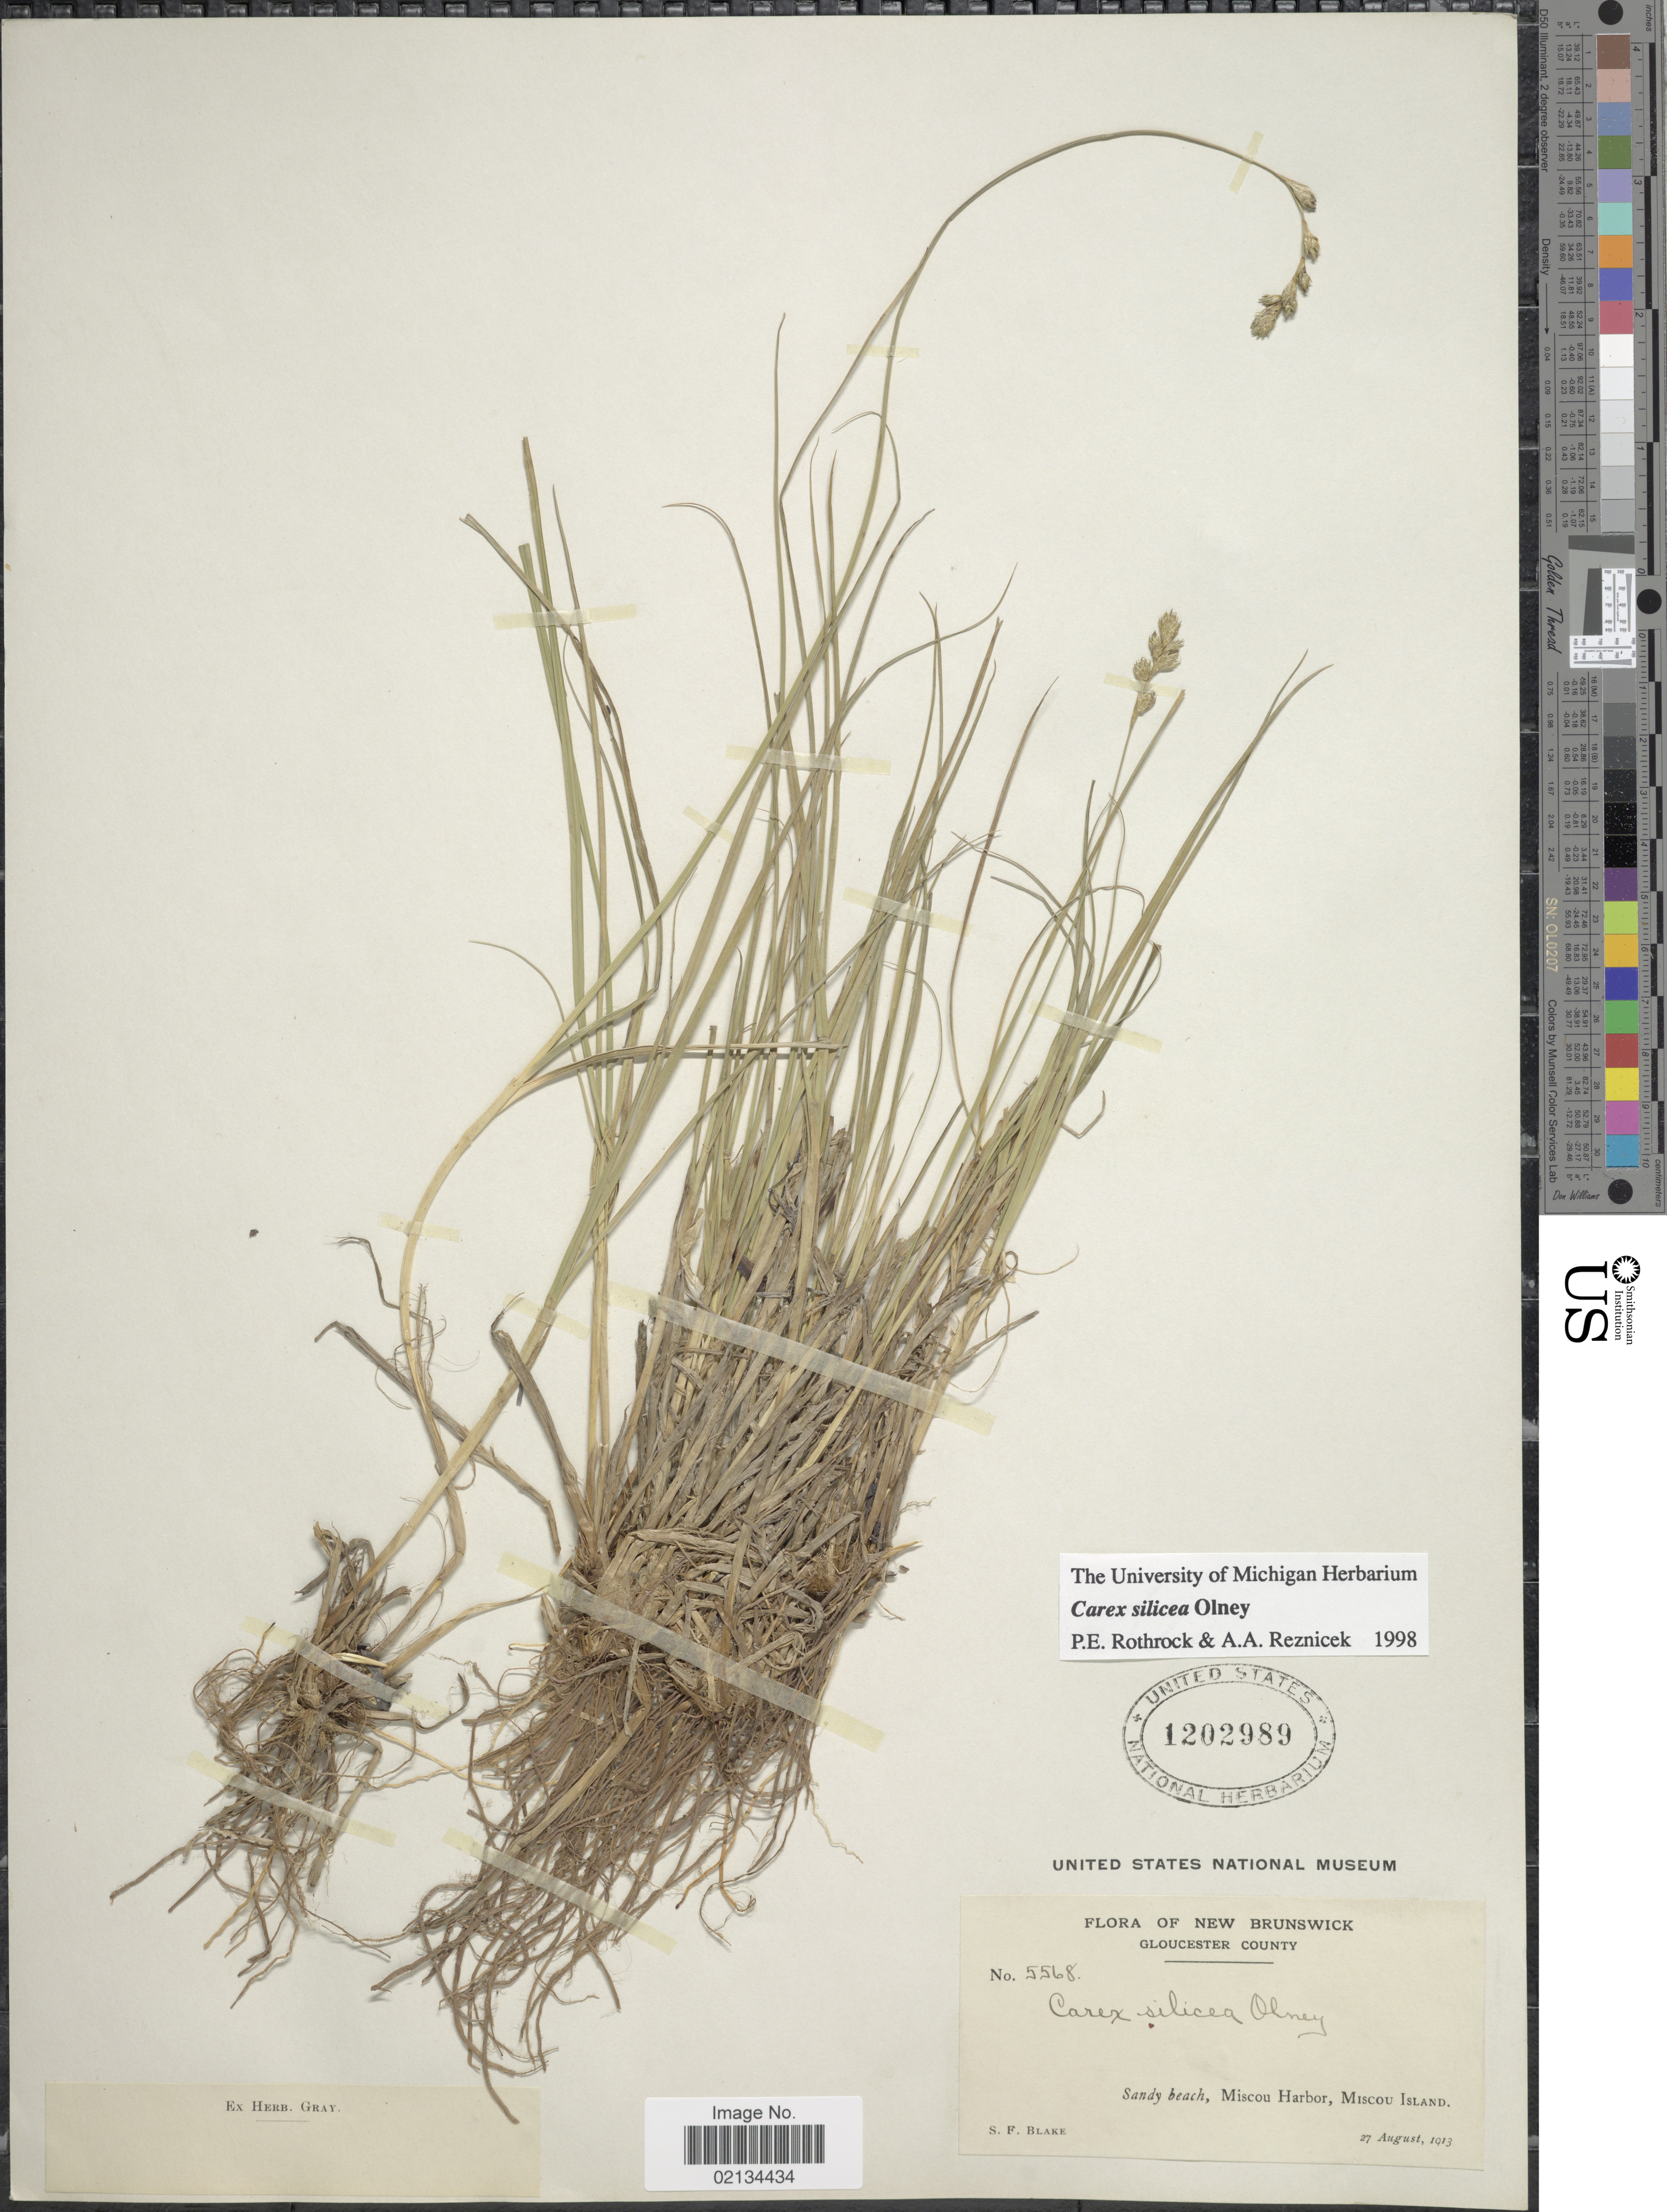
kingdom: Plantae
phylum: Tracheophyta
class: Liliopsida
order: Poales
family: Cyperaceae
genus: Carex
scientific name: Carex silicea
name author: Olney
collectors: S. Blake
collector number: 5568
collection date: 1913-08-27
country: Canada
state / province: New Brunswick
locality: Gloucester County, sandy beach, Miscou Harbor, Miscou Island.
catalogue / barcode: US 1202989